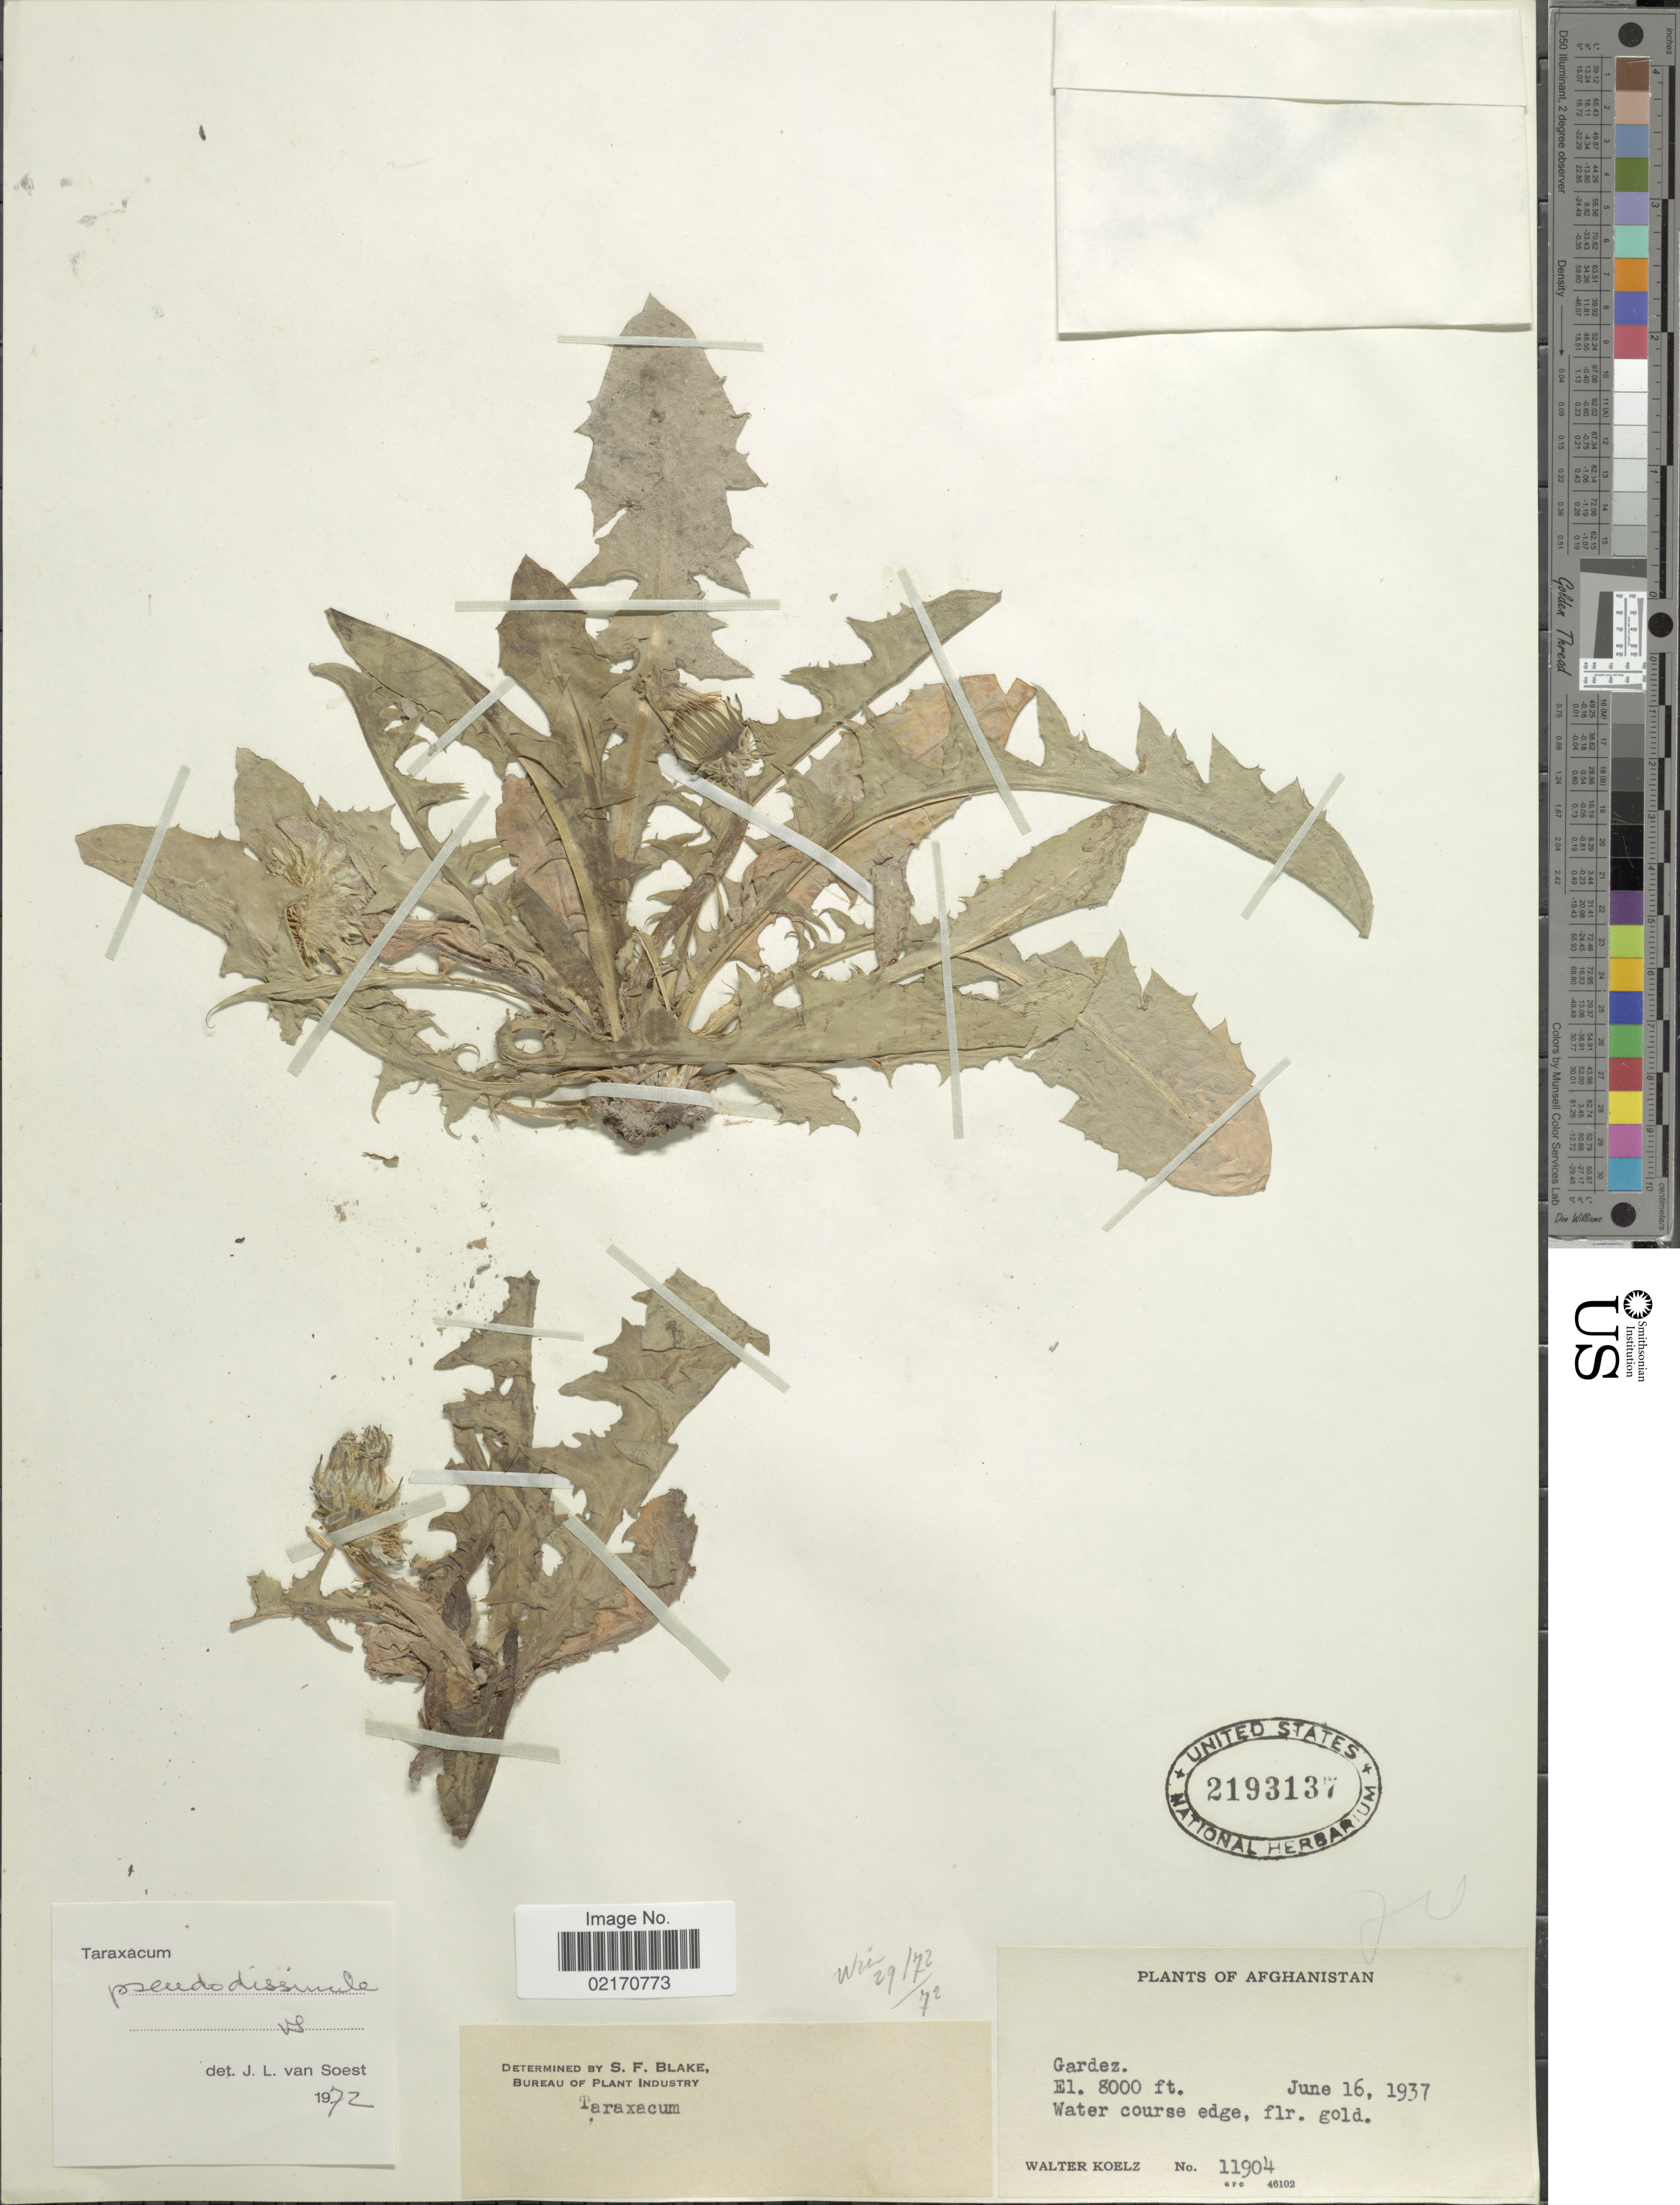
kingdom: Plantae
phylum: Tracheophyta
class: Magnoliopsida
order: Asterales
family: Asteraceae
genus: Taraxacum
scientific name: Taraxacum pseudodissimile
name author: van Soest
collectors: W. N. Koelz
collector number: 11904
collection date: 1937-06-16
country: Afghanistan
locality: Gardez, Water course edge.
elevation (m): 2438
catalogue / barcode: US 2193137